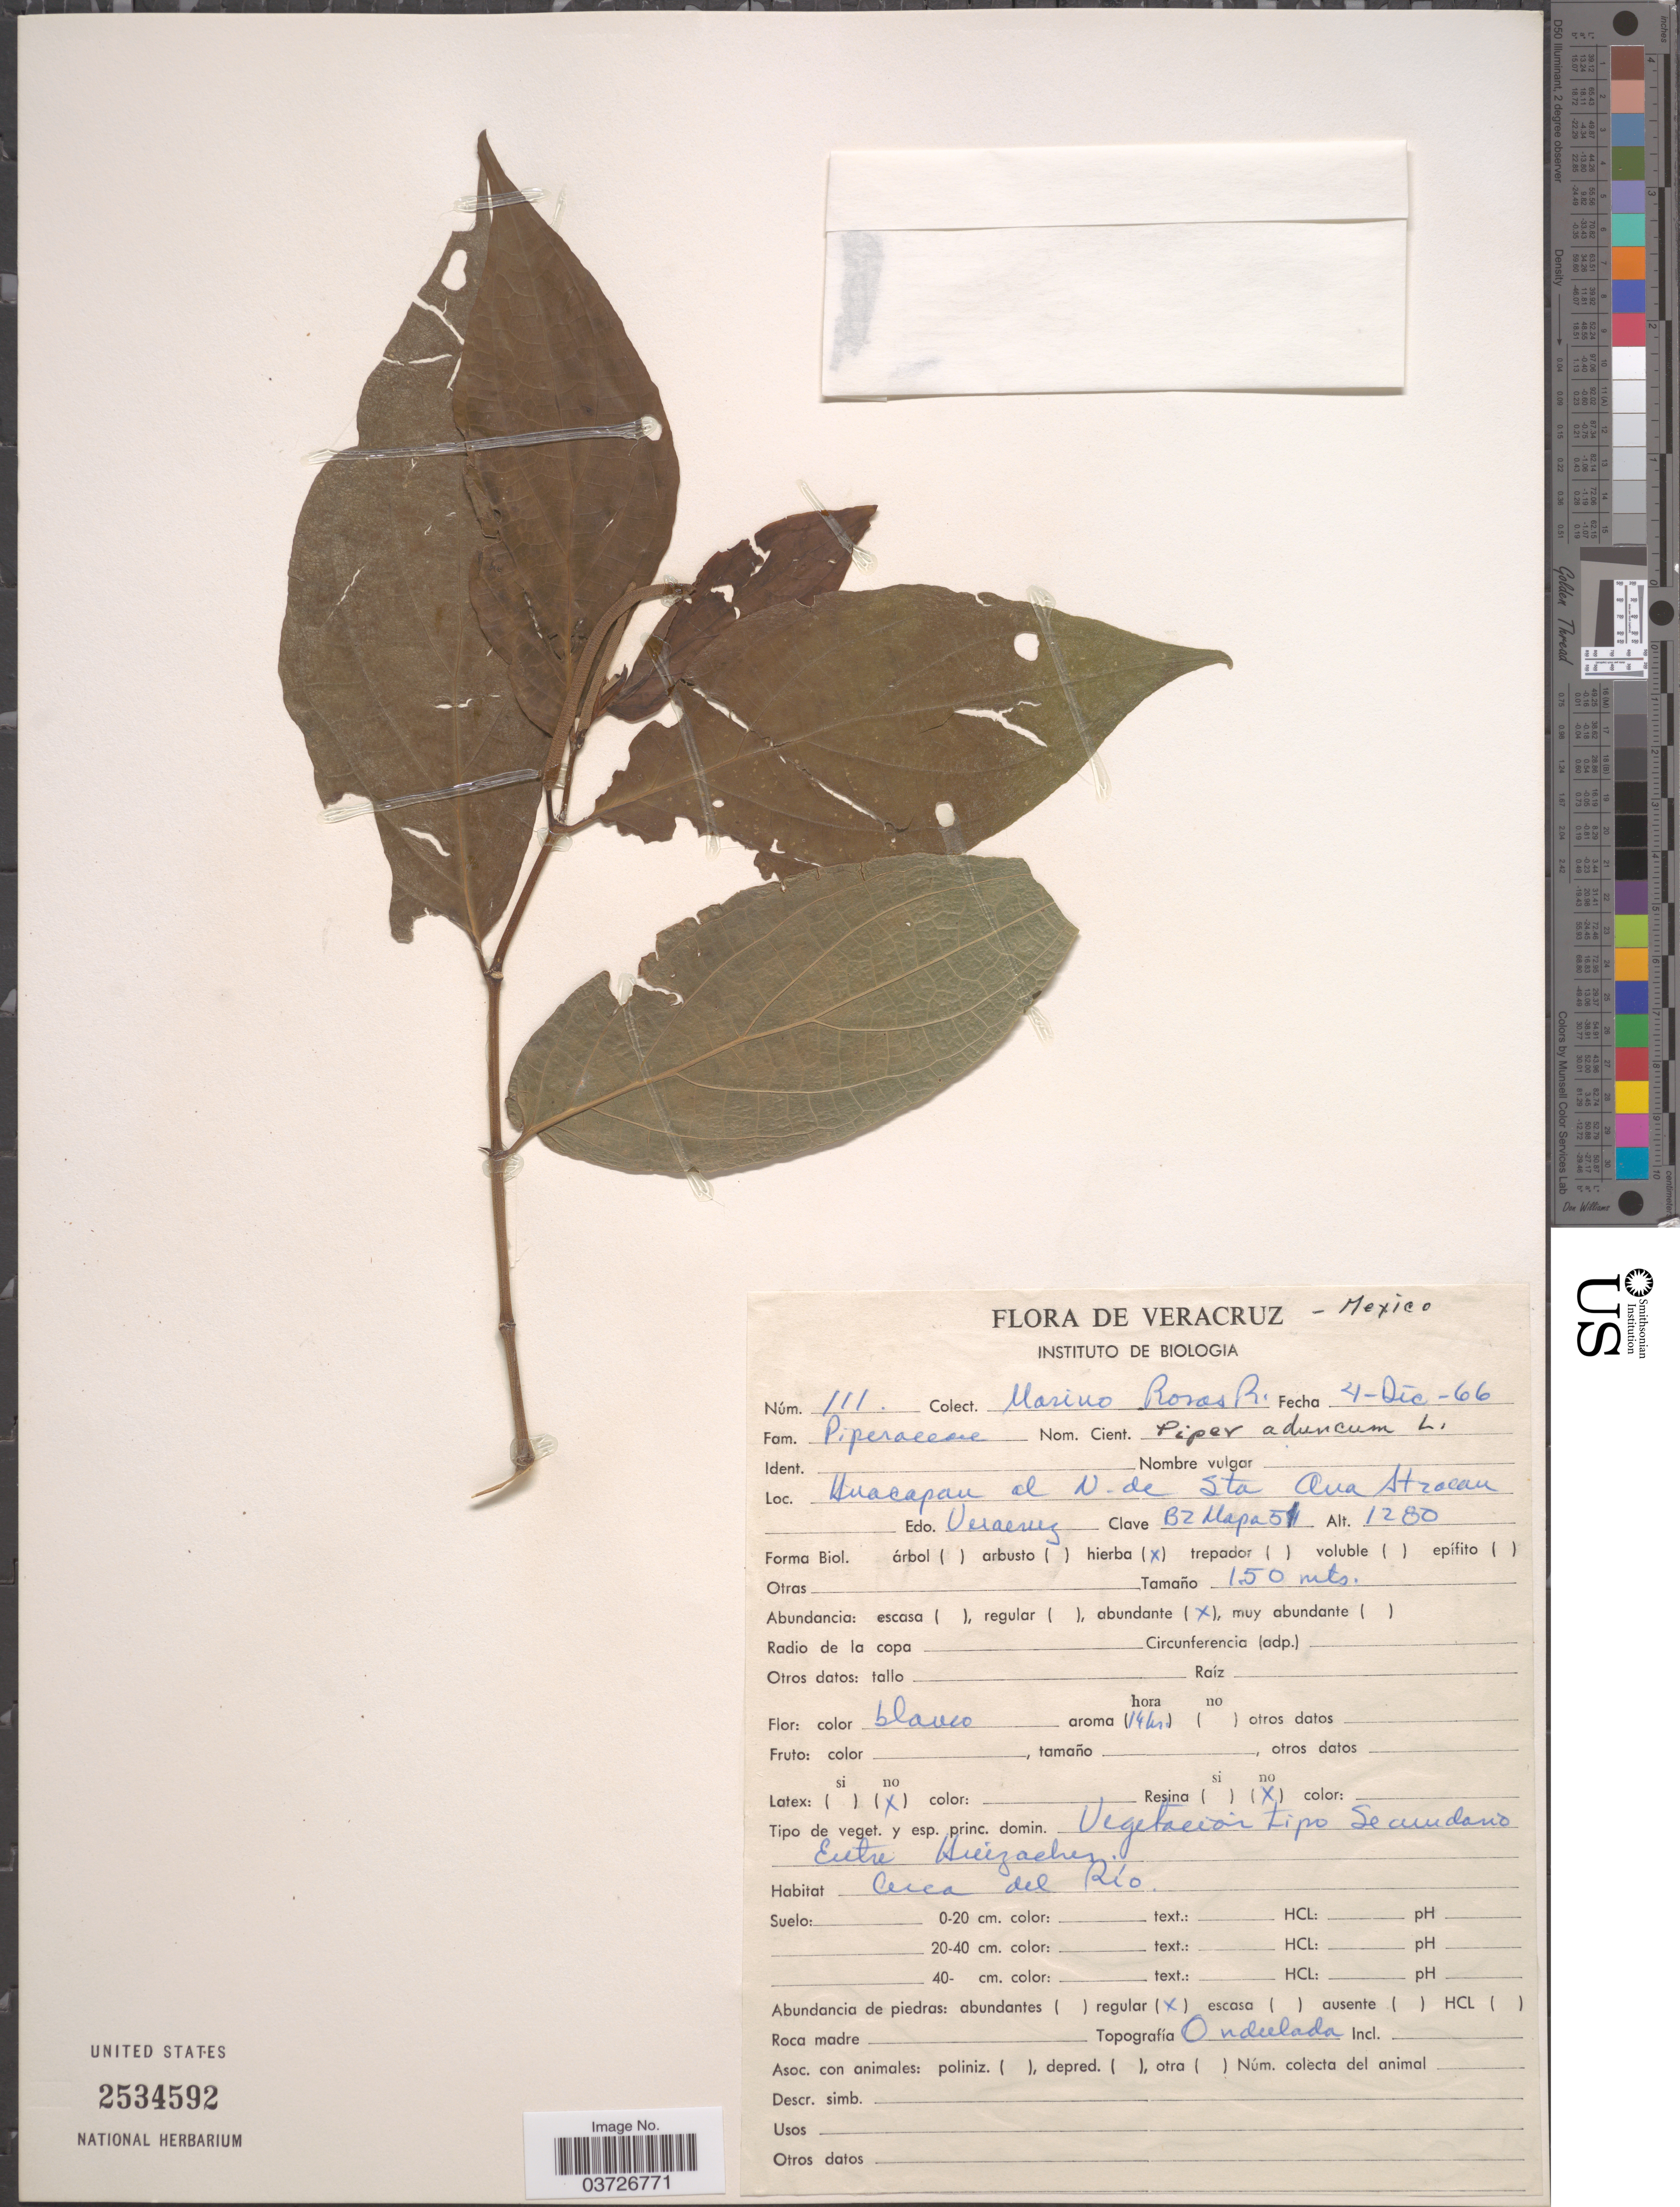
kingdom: Plantae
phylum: Tracheophyta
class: Magnoliopsida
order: Piperales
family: Piperaceae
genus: Piper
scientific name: Piper aduncum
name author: L.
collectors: M. Rosas R.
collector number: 111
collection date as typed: Transcribed d/m/y: 4/12/66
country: Mexico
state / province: Veracruz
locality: Veracruz. Huacapan al N. de Sta Ana Atzocan. Clave BZ Mapa51.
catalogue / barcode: US 2534592